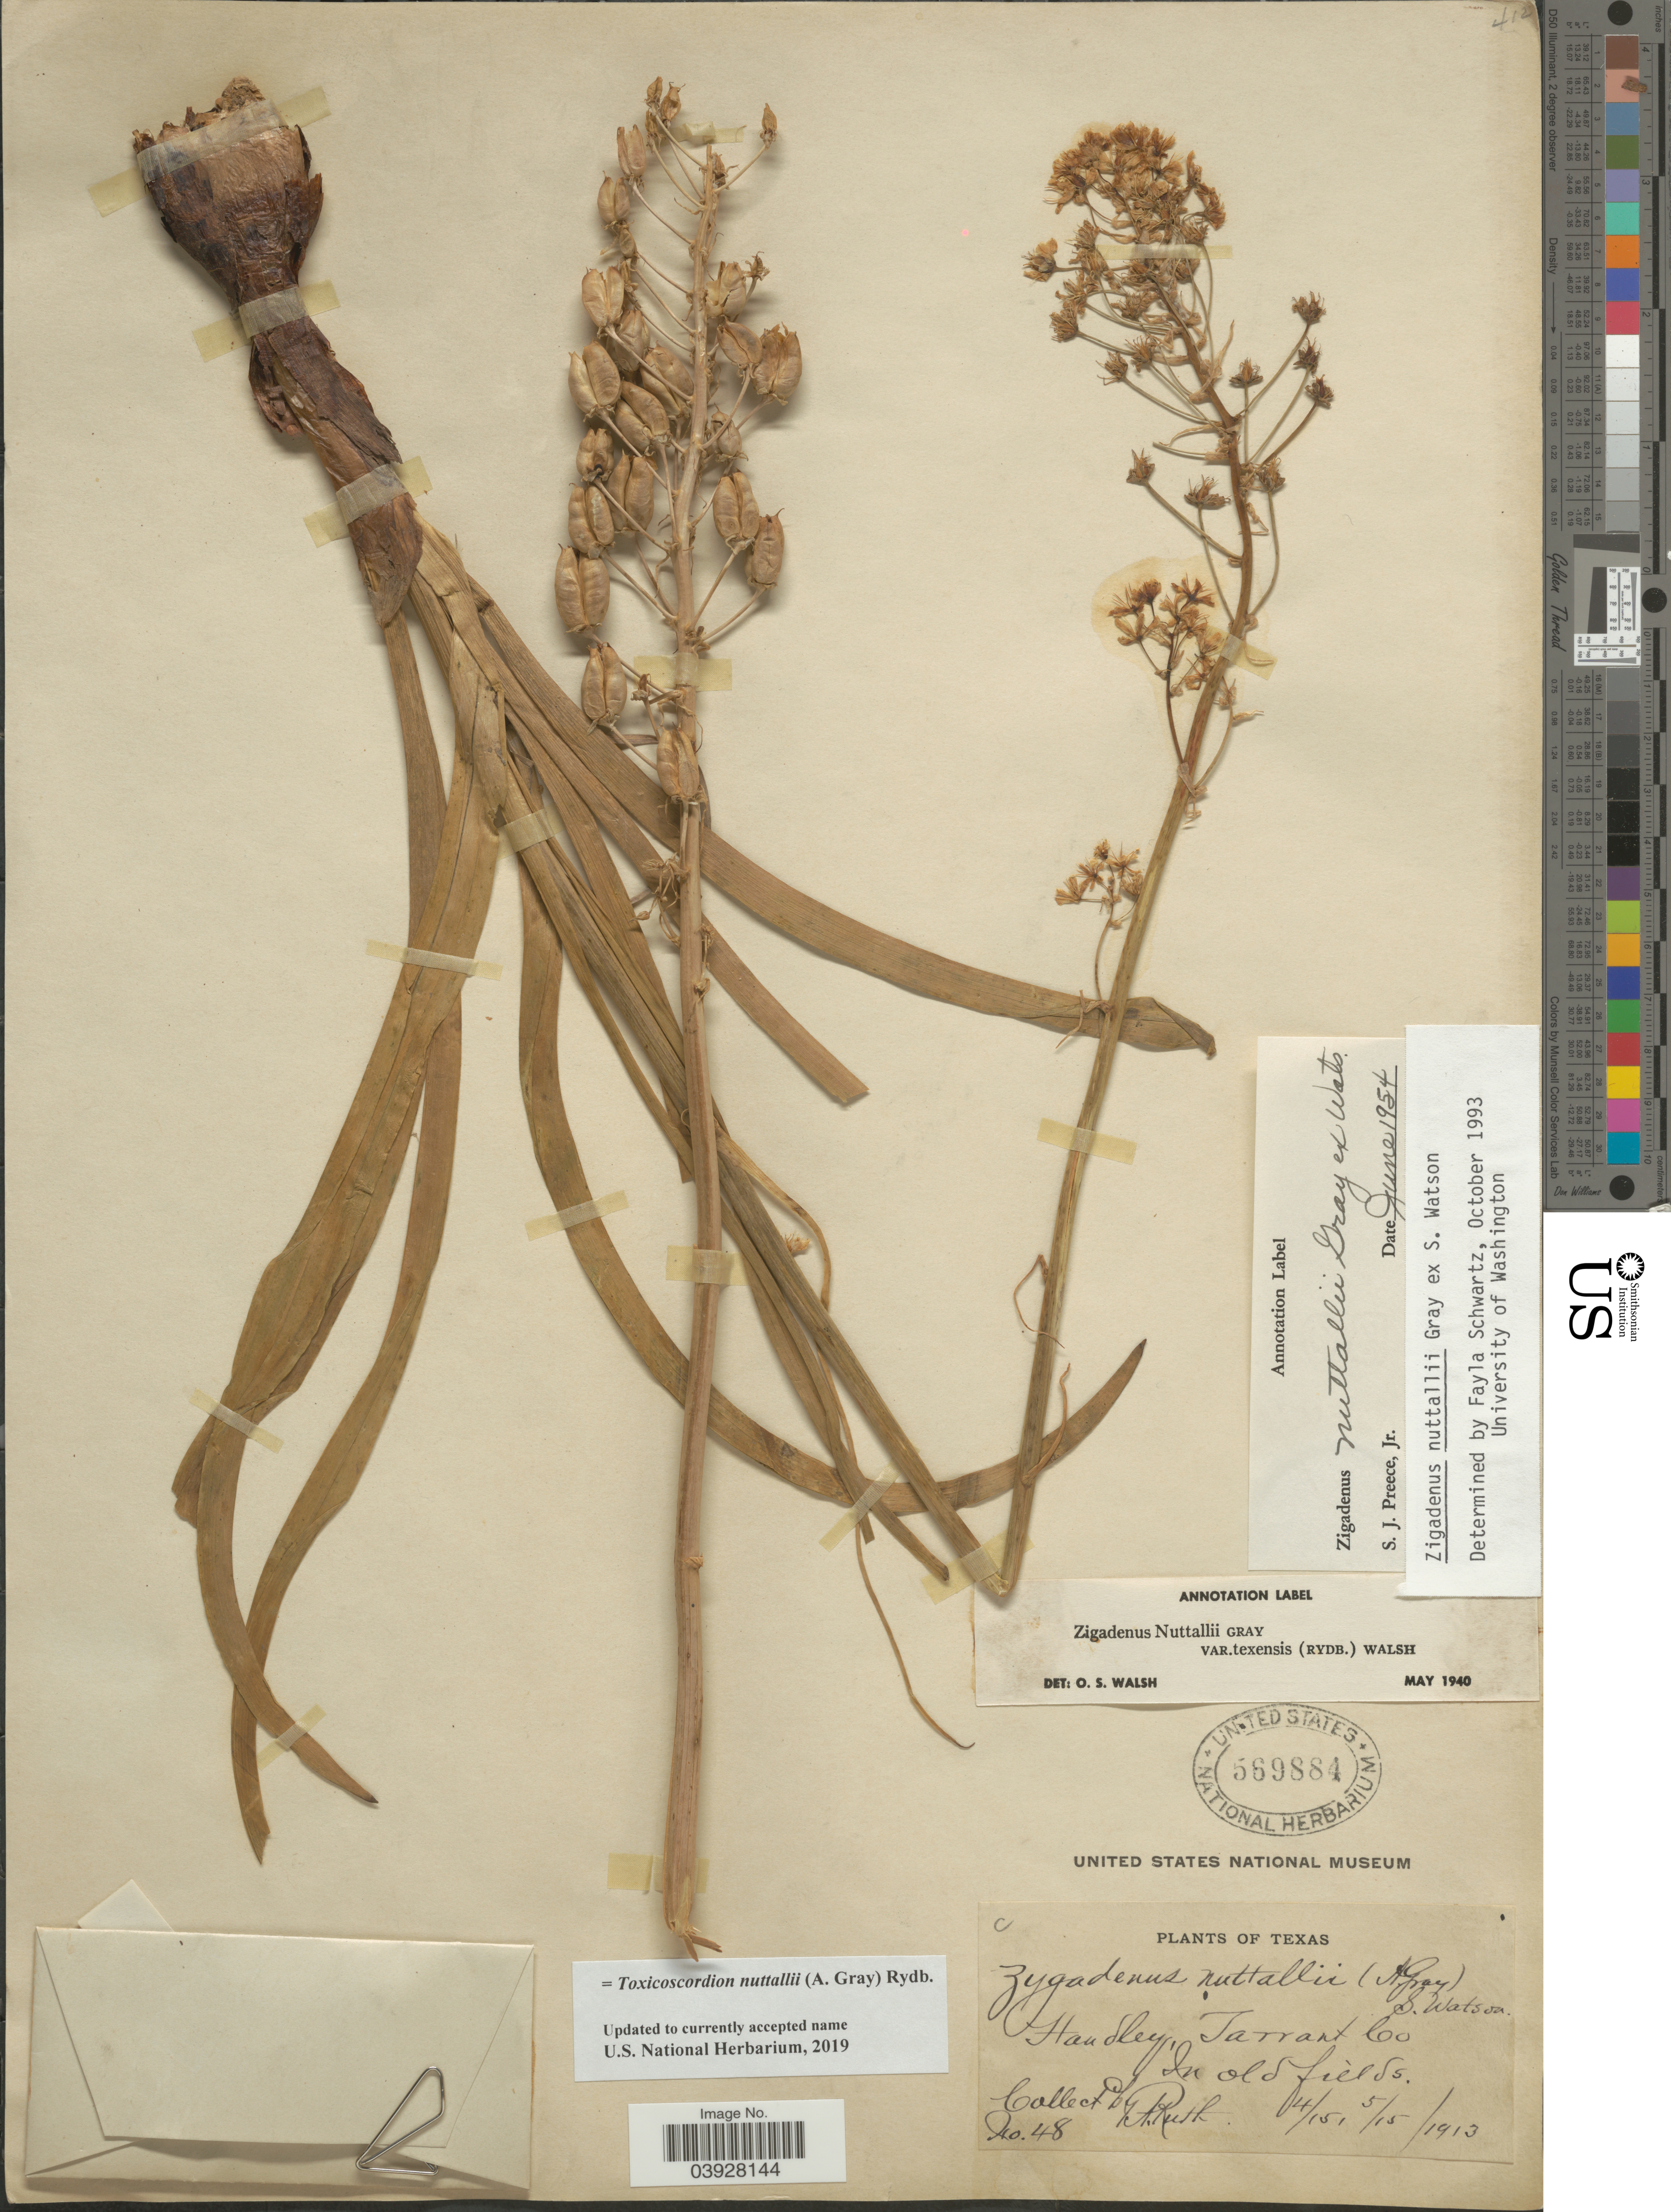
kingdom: Plantae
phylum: Tracheophyta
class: Liliopsida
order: Liliales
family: Melanthiaceae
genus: Toxicoscordion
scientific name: Toxicoscordion nuttallii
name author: (A. Gray) Rydb.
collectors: A. Ruth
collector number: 48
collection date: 1913-04-15/1913-05-15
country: United States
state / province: Texas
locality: Handley, Tarrant Co.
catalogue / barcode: US 569884